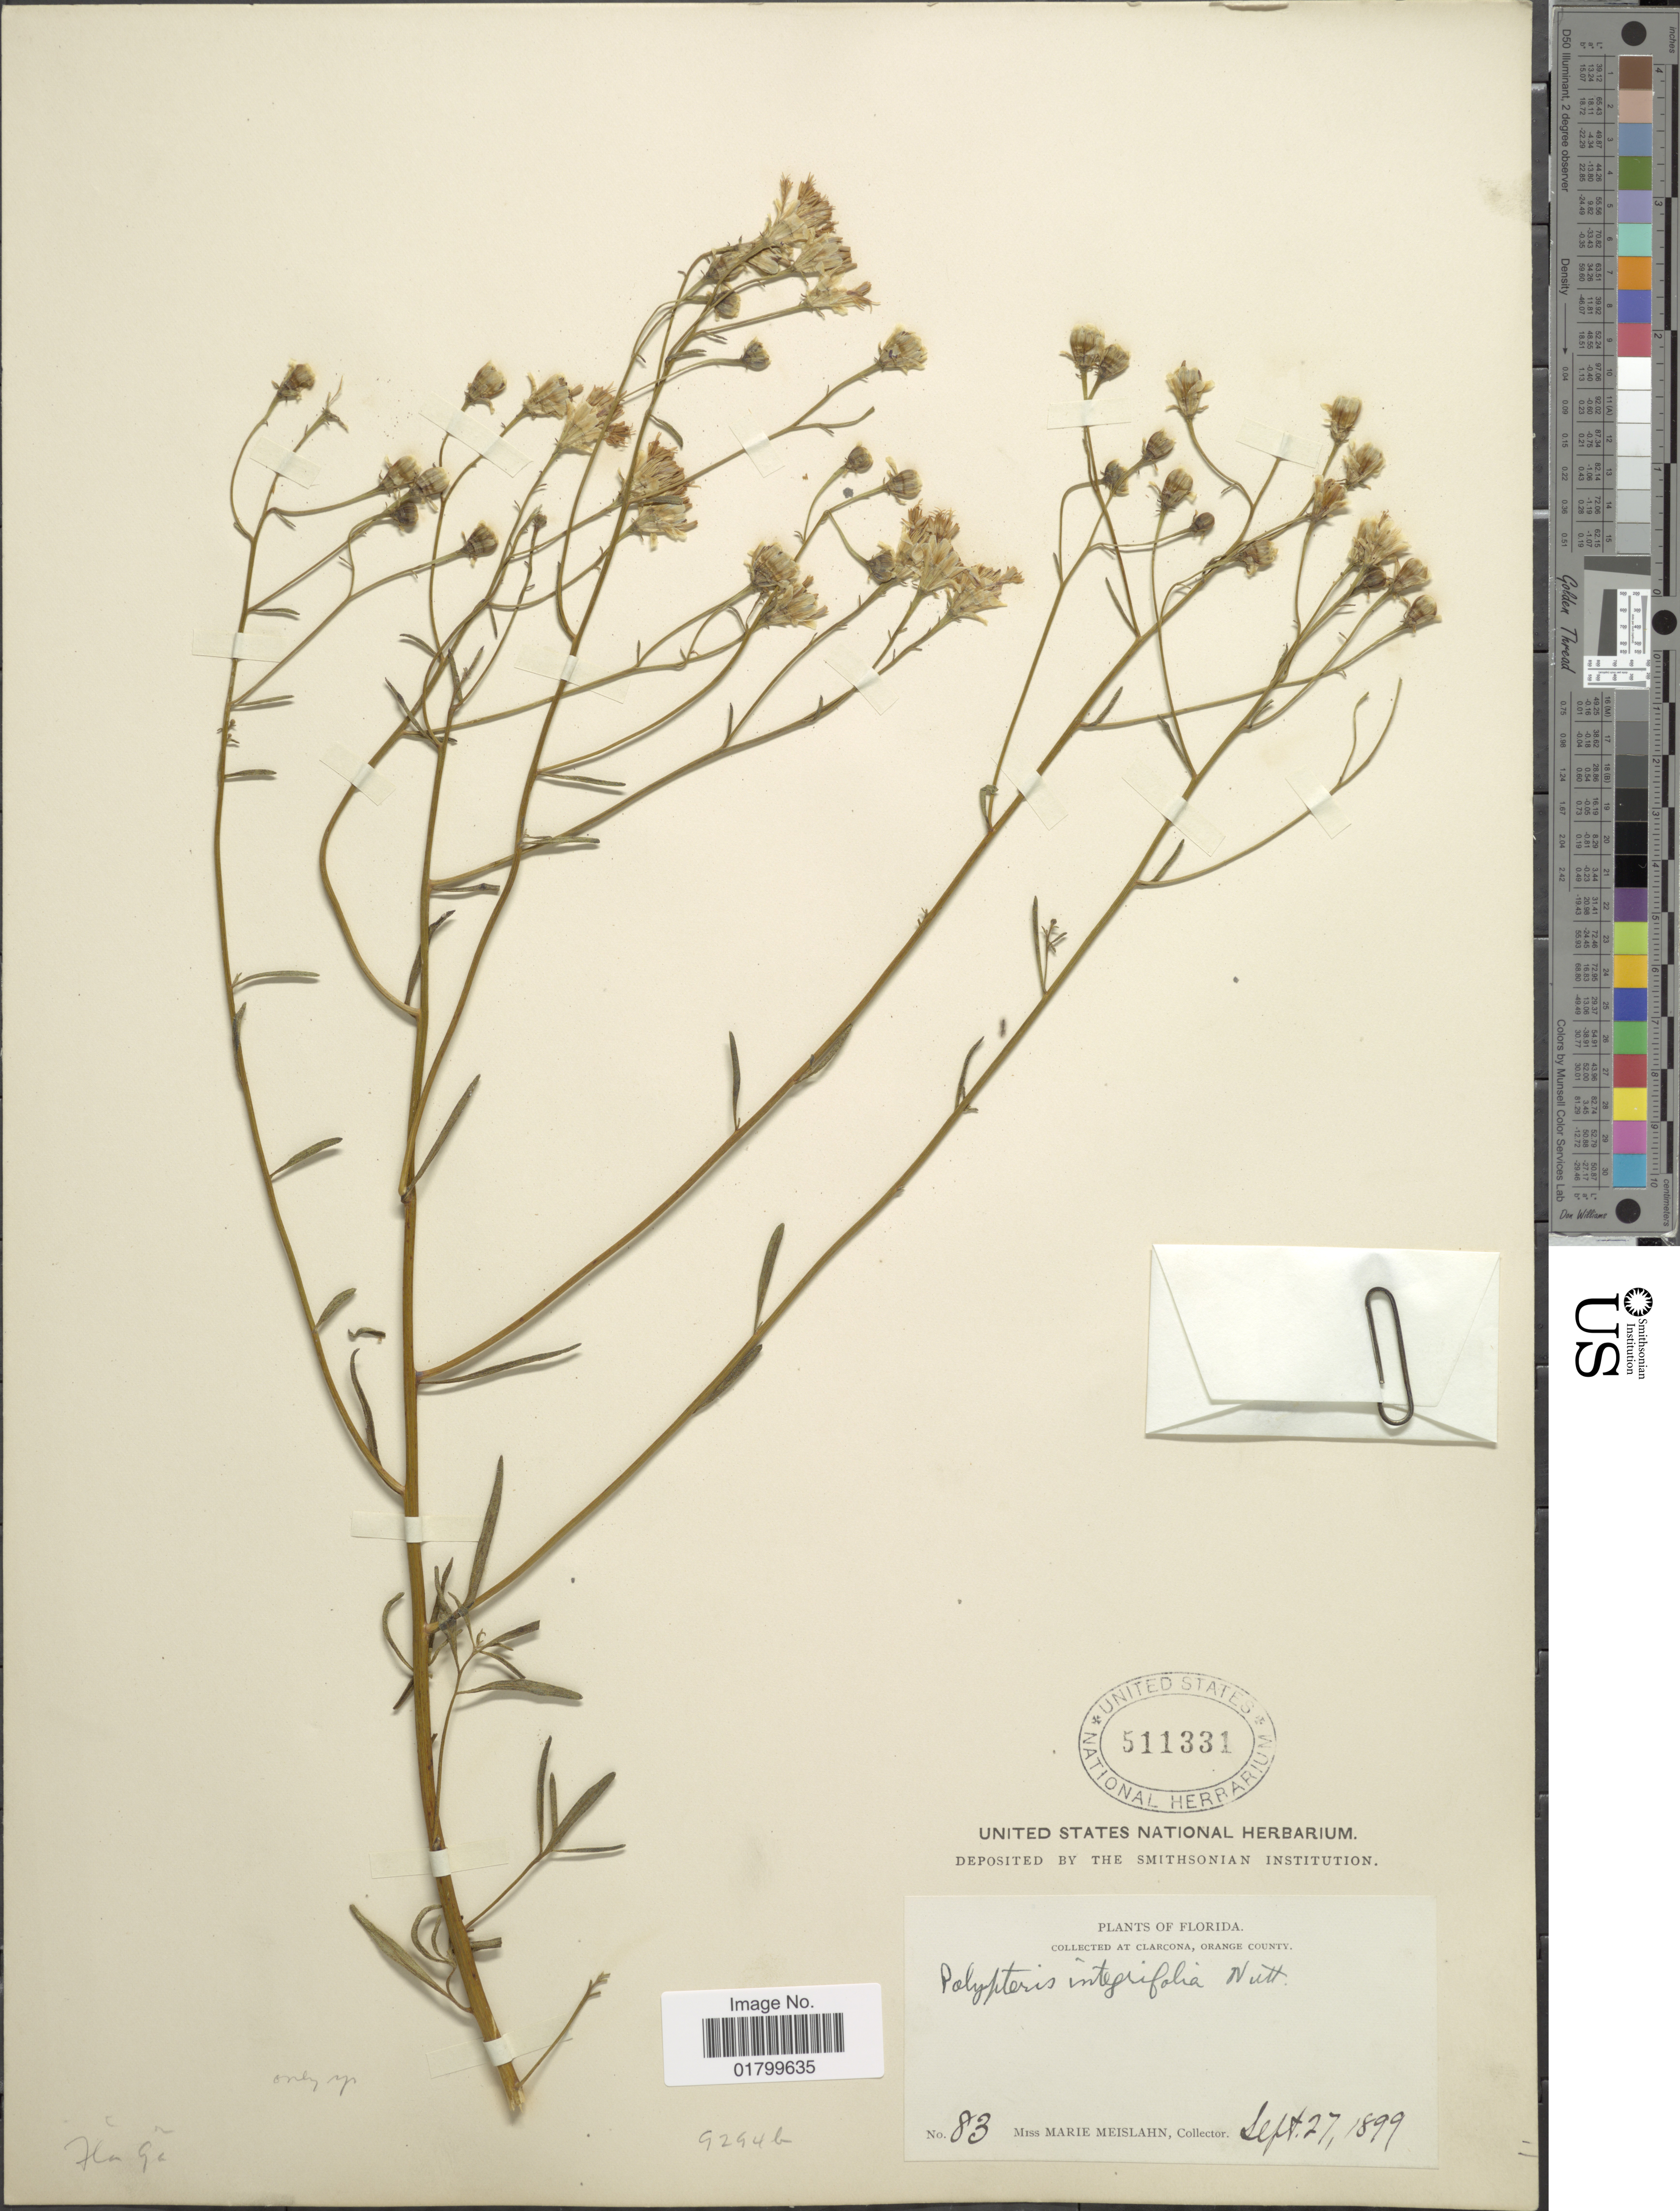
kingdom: Plantae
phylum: Tracheophyta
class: Magnoliopsida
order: Asterales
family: Asteraceae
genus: Palafoxia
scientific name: Palafoxia integrifolia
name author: (Nutt.) Torr. & A. Gray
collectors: M. Meislahn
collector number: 83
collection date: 1899-09-27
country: United States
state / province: Florida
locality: At Clarcona, Orange County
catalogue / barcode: US 511331